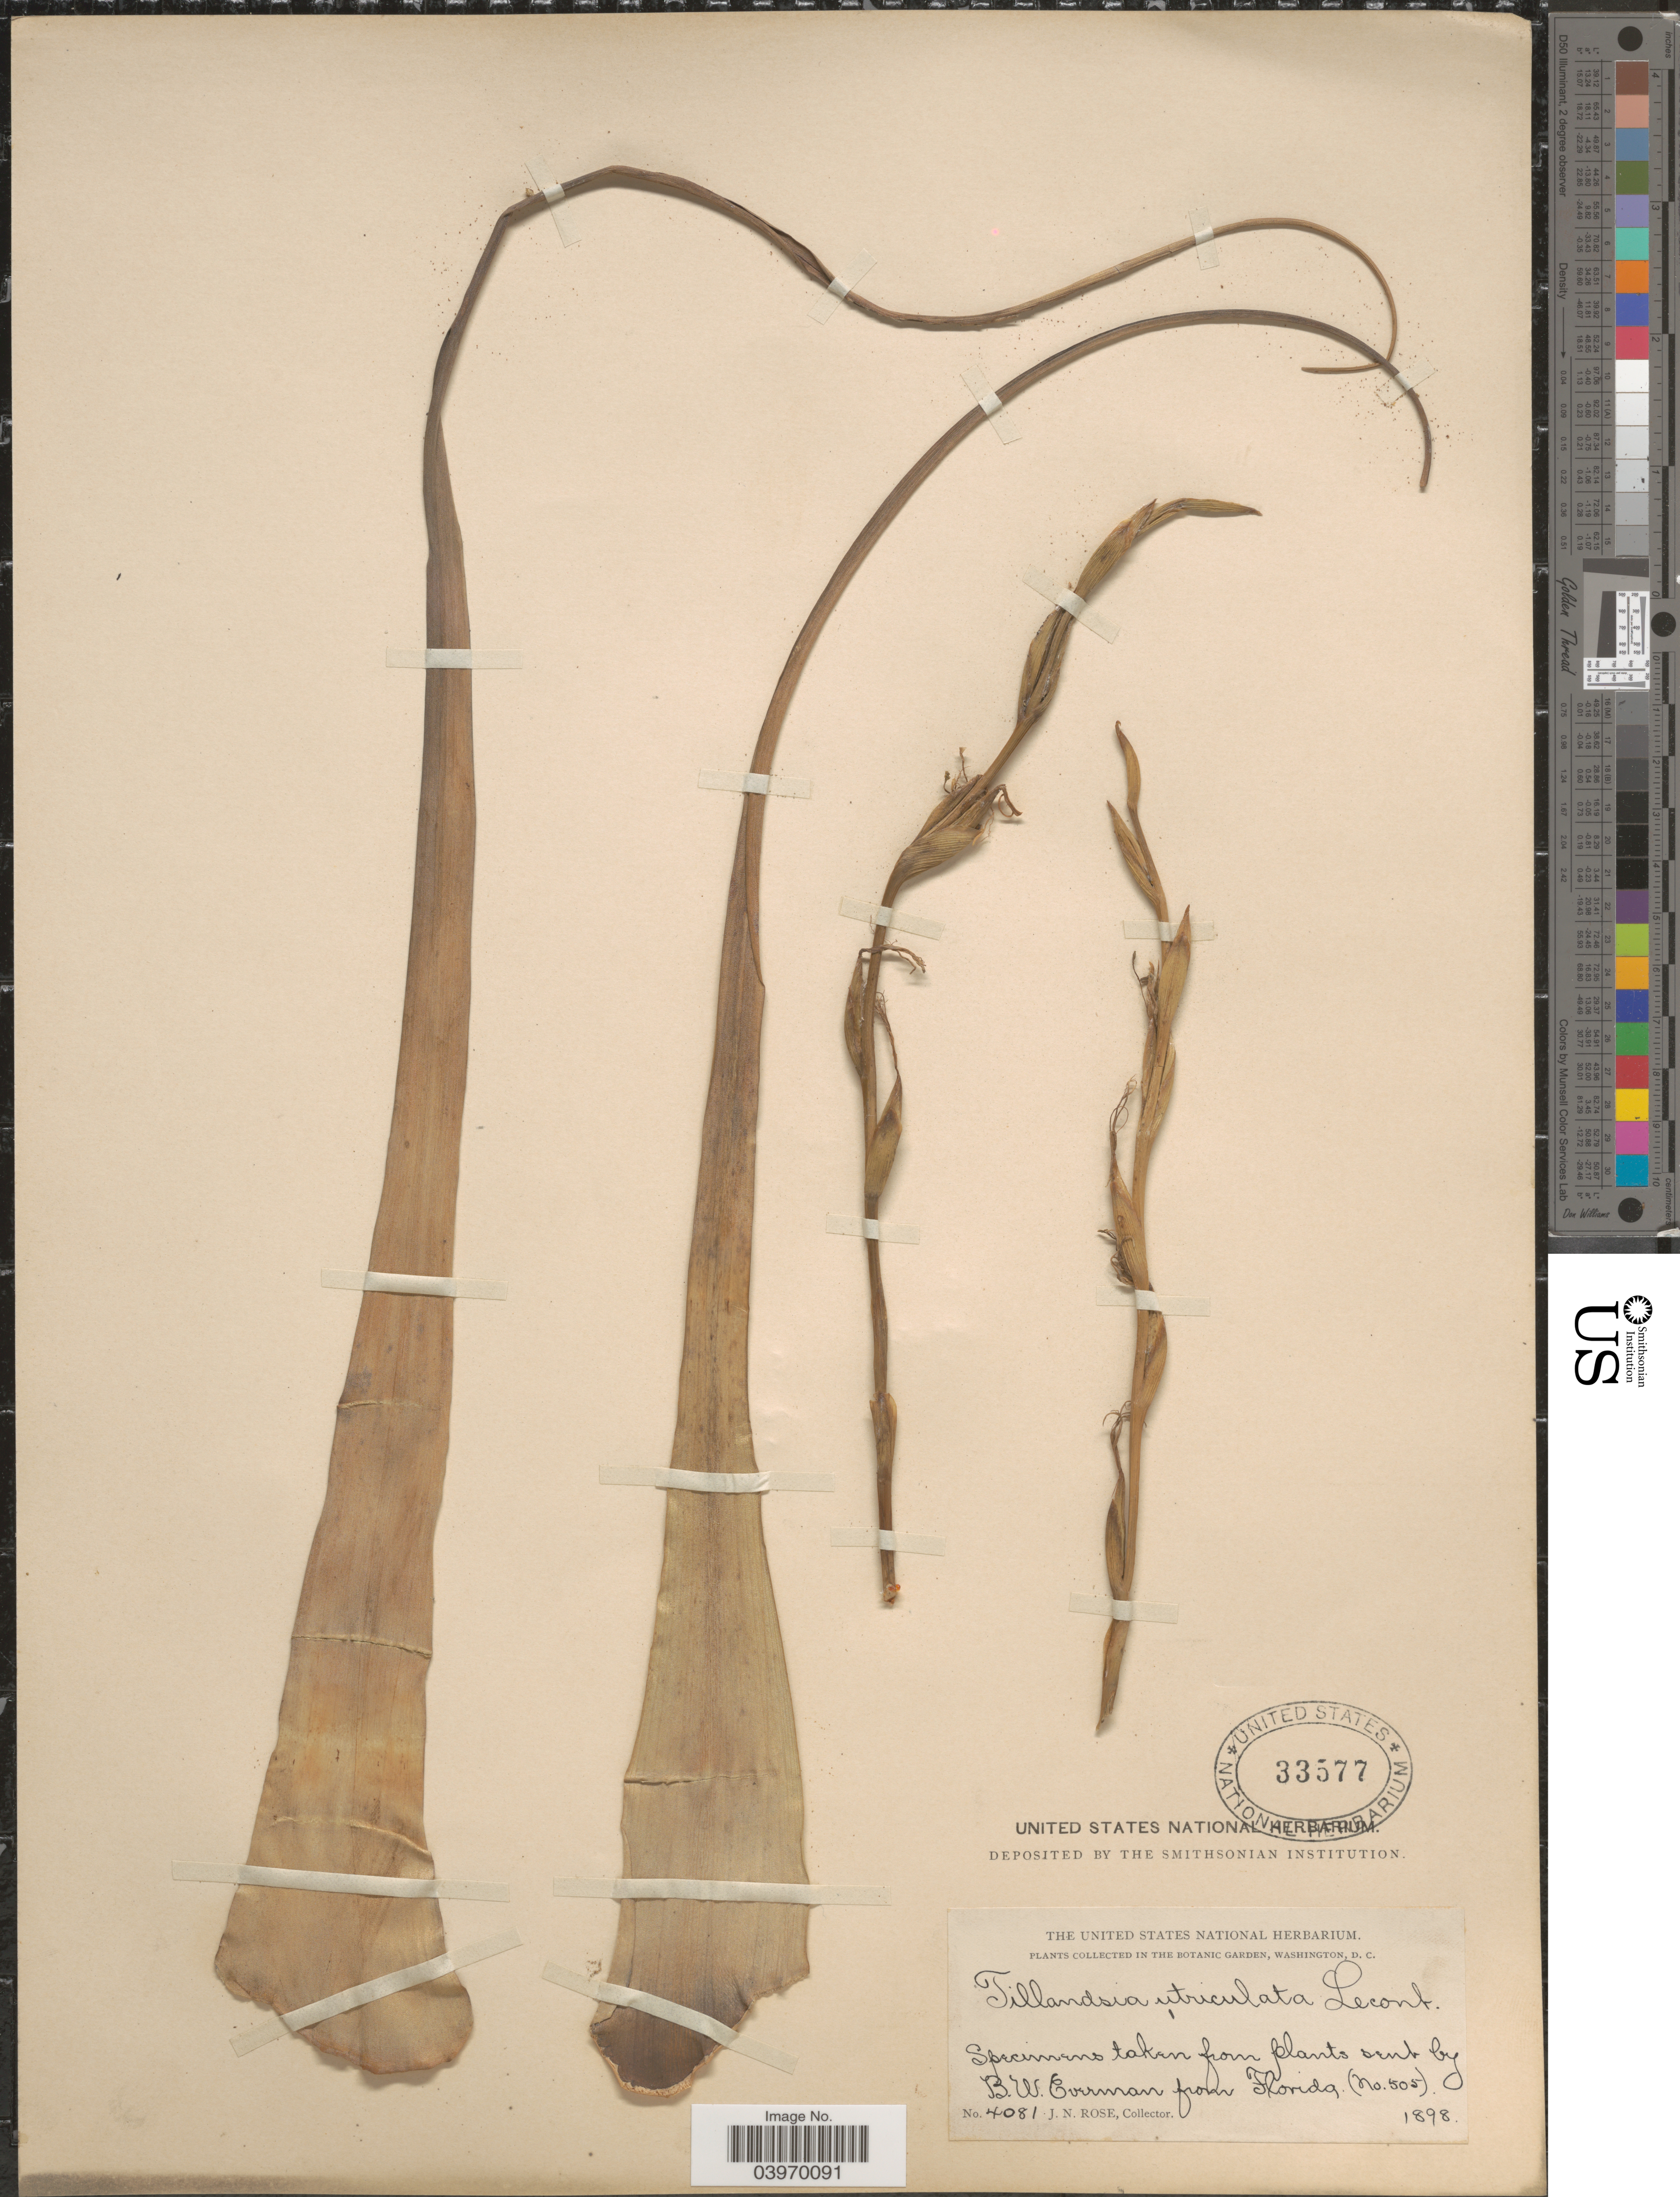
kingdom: Plantae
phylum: Tracheophyta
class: Liliopsida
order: Poales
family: Bromeliaceae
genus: Tillandsia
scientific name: Tillandsia utriculata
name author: L.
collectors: J. N. Rose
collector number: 4081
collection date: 1898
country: United States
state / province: District of Columbia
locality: In the Botanic Garden, Washington, D.C.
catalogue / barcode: US 33577